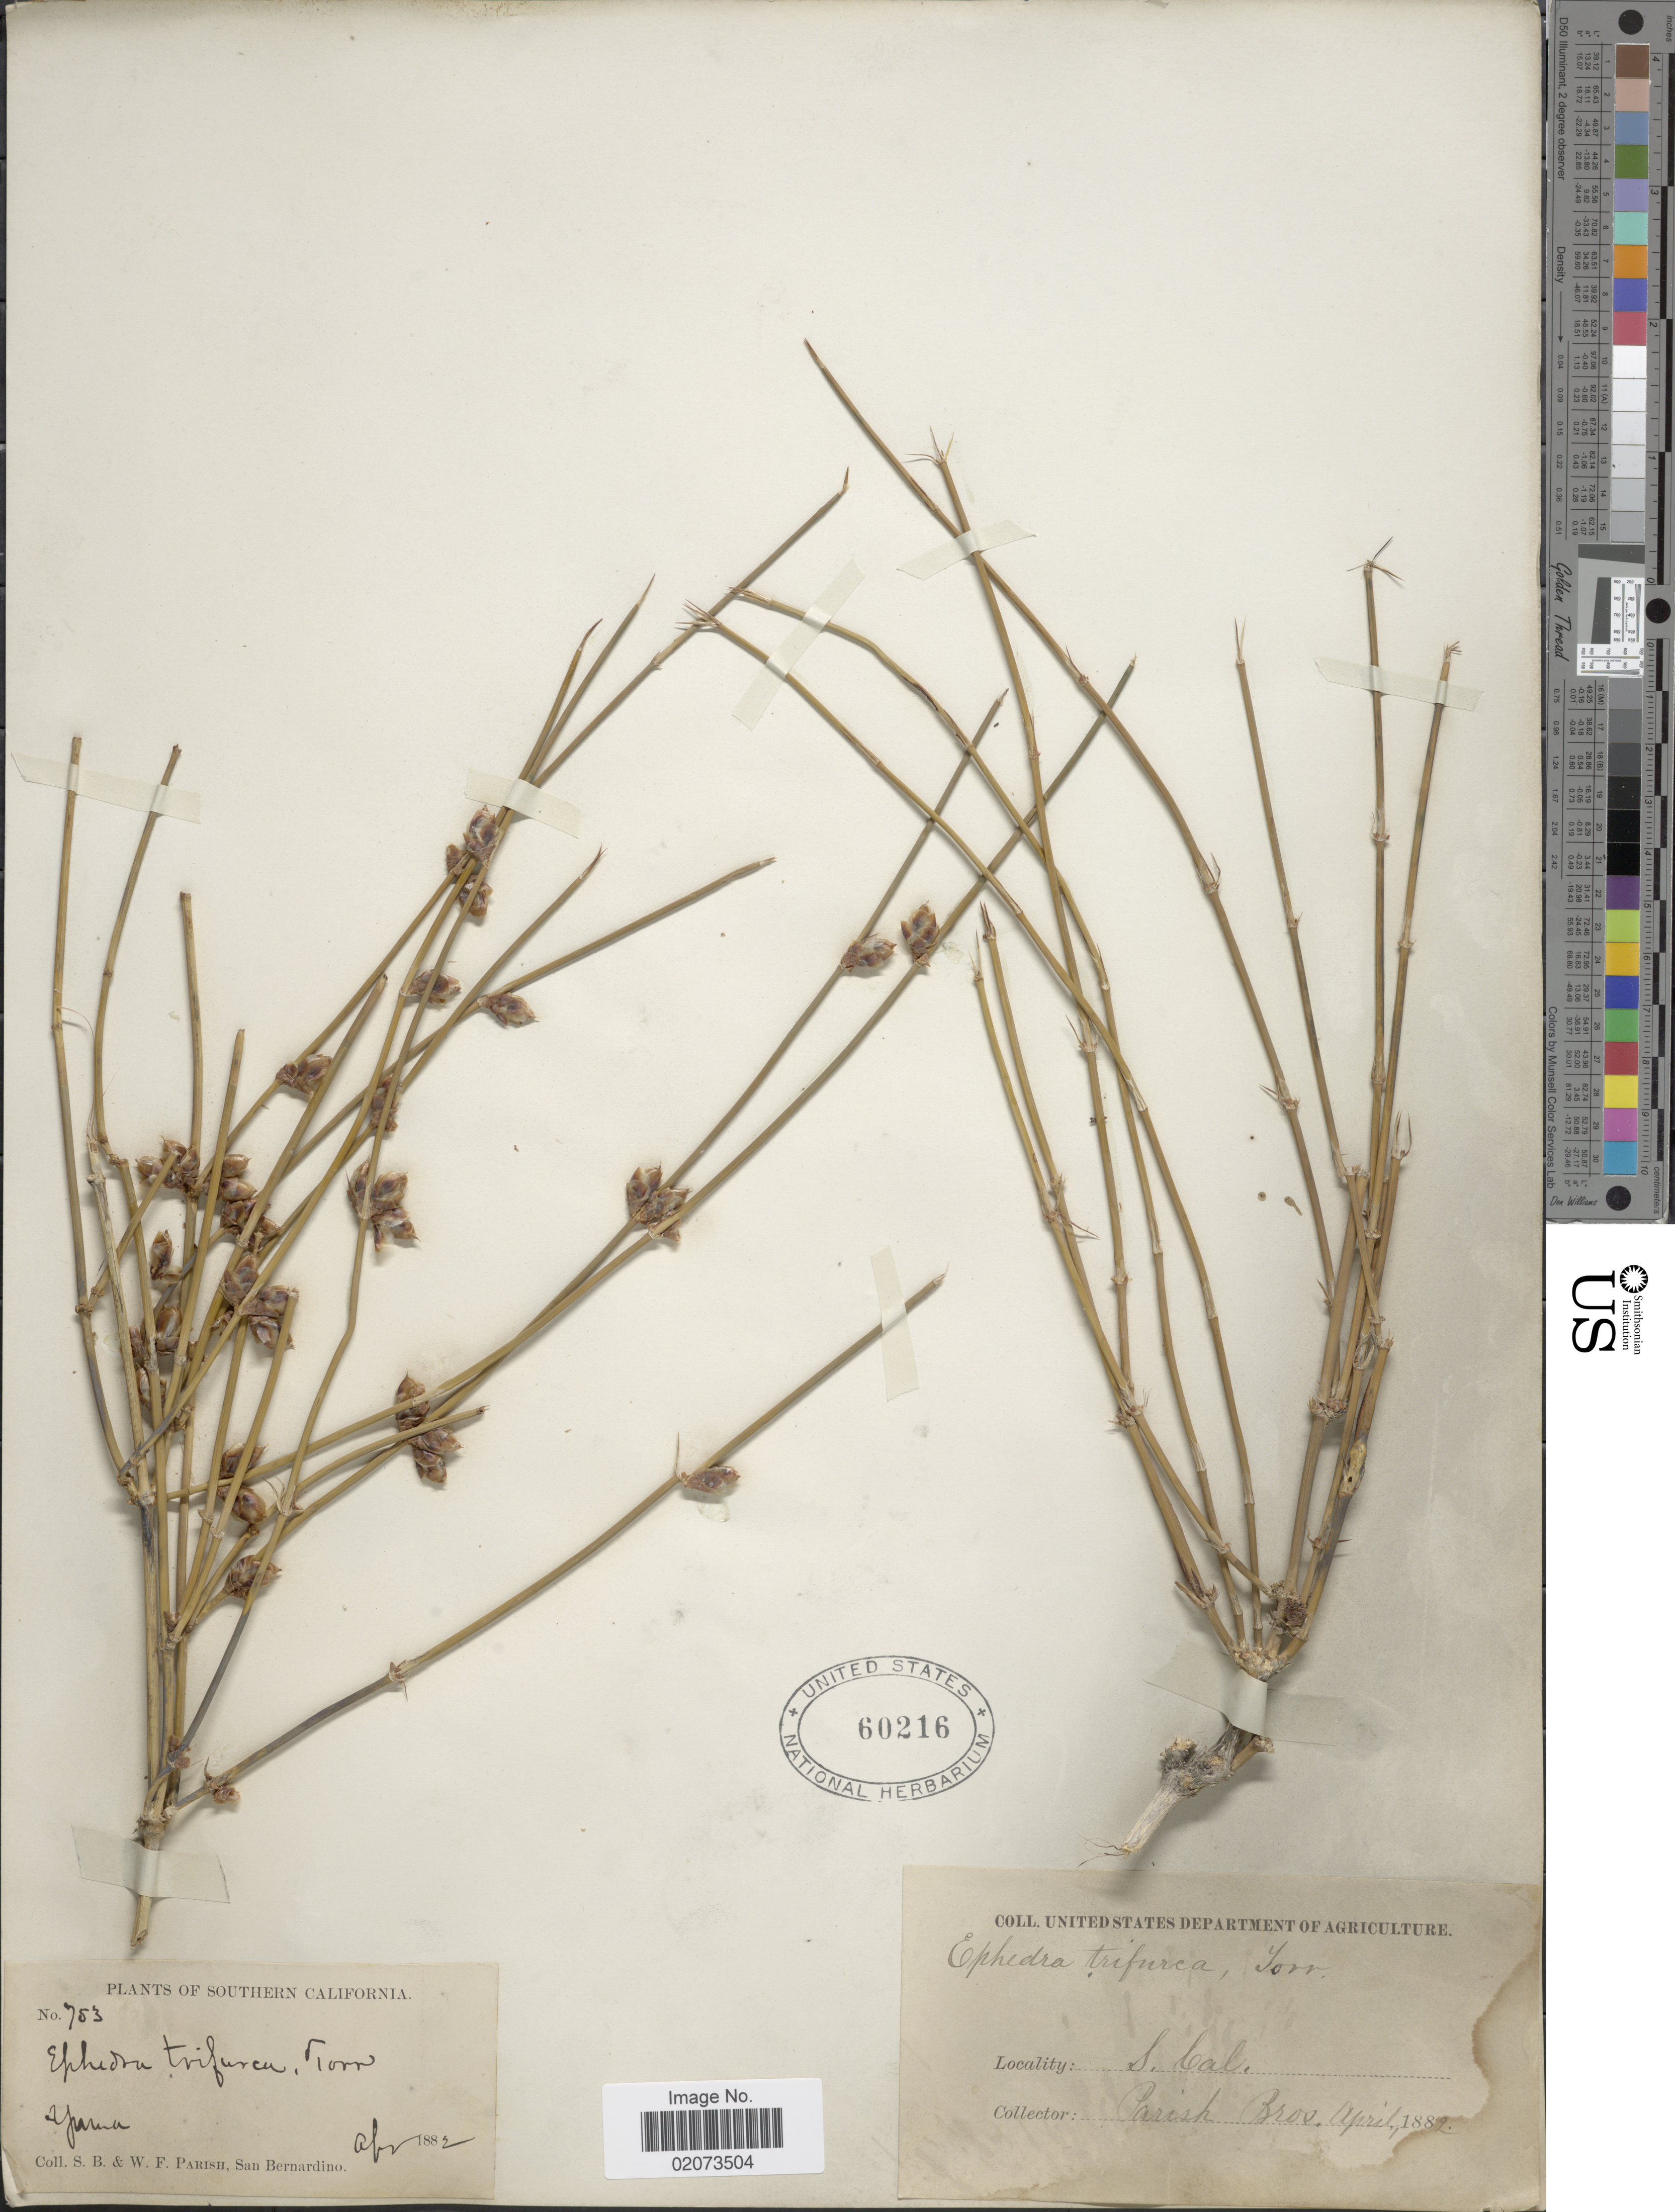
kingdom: Plantae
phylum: Tracheophyta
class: Gnetopsida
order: Ephedrales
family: Ephedraceae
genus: Ephedra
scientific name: Ephedra trifurca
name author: Torr. ex S. Watson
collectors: S. B. Parish & W. F. Parish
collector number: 753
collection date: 1882-04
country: United States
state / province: California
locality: Southern California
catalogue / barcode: US 60216